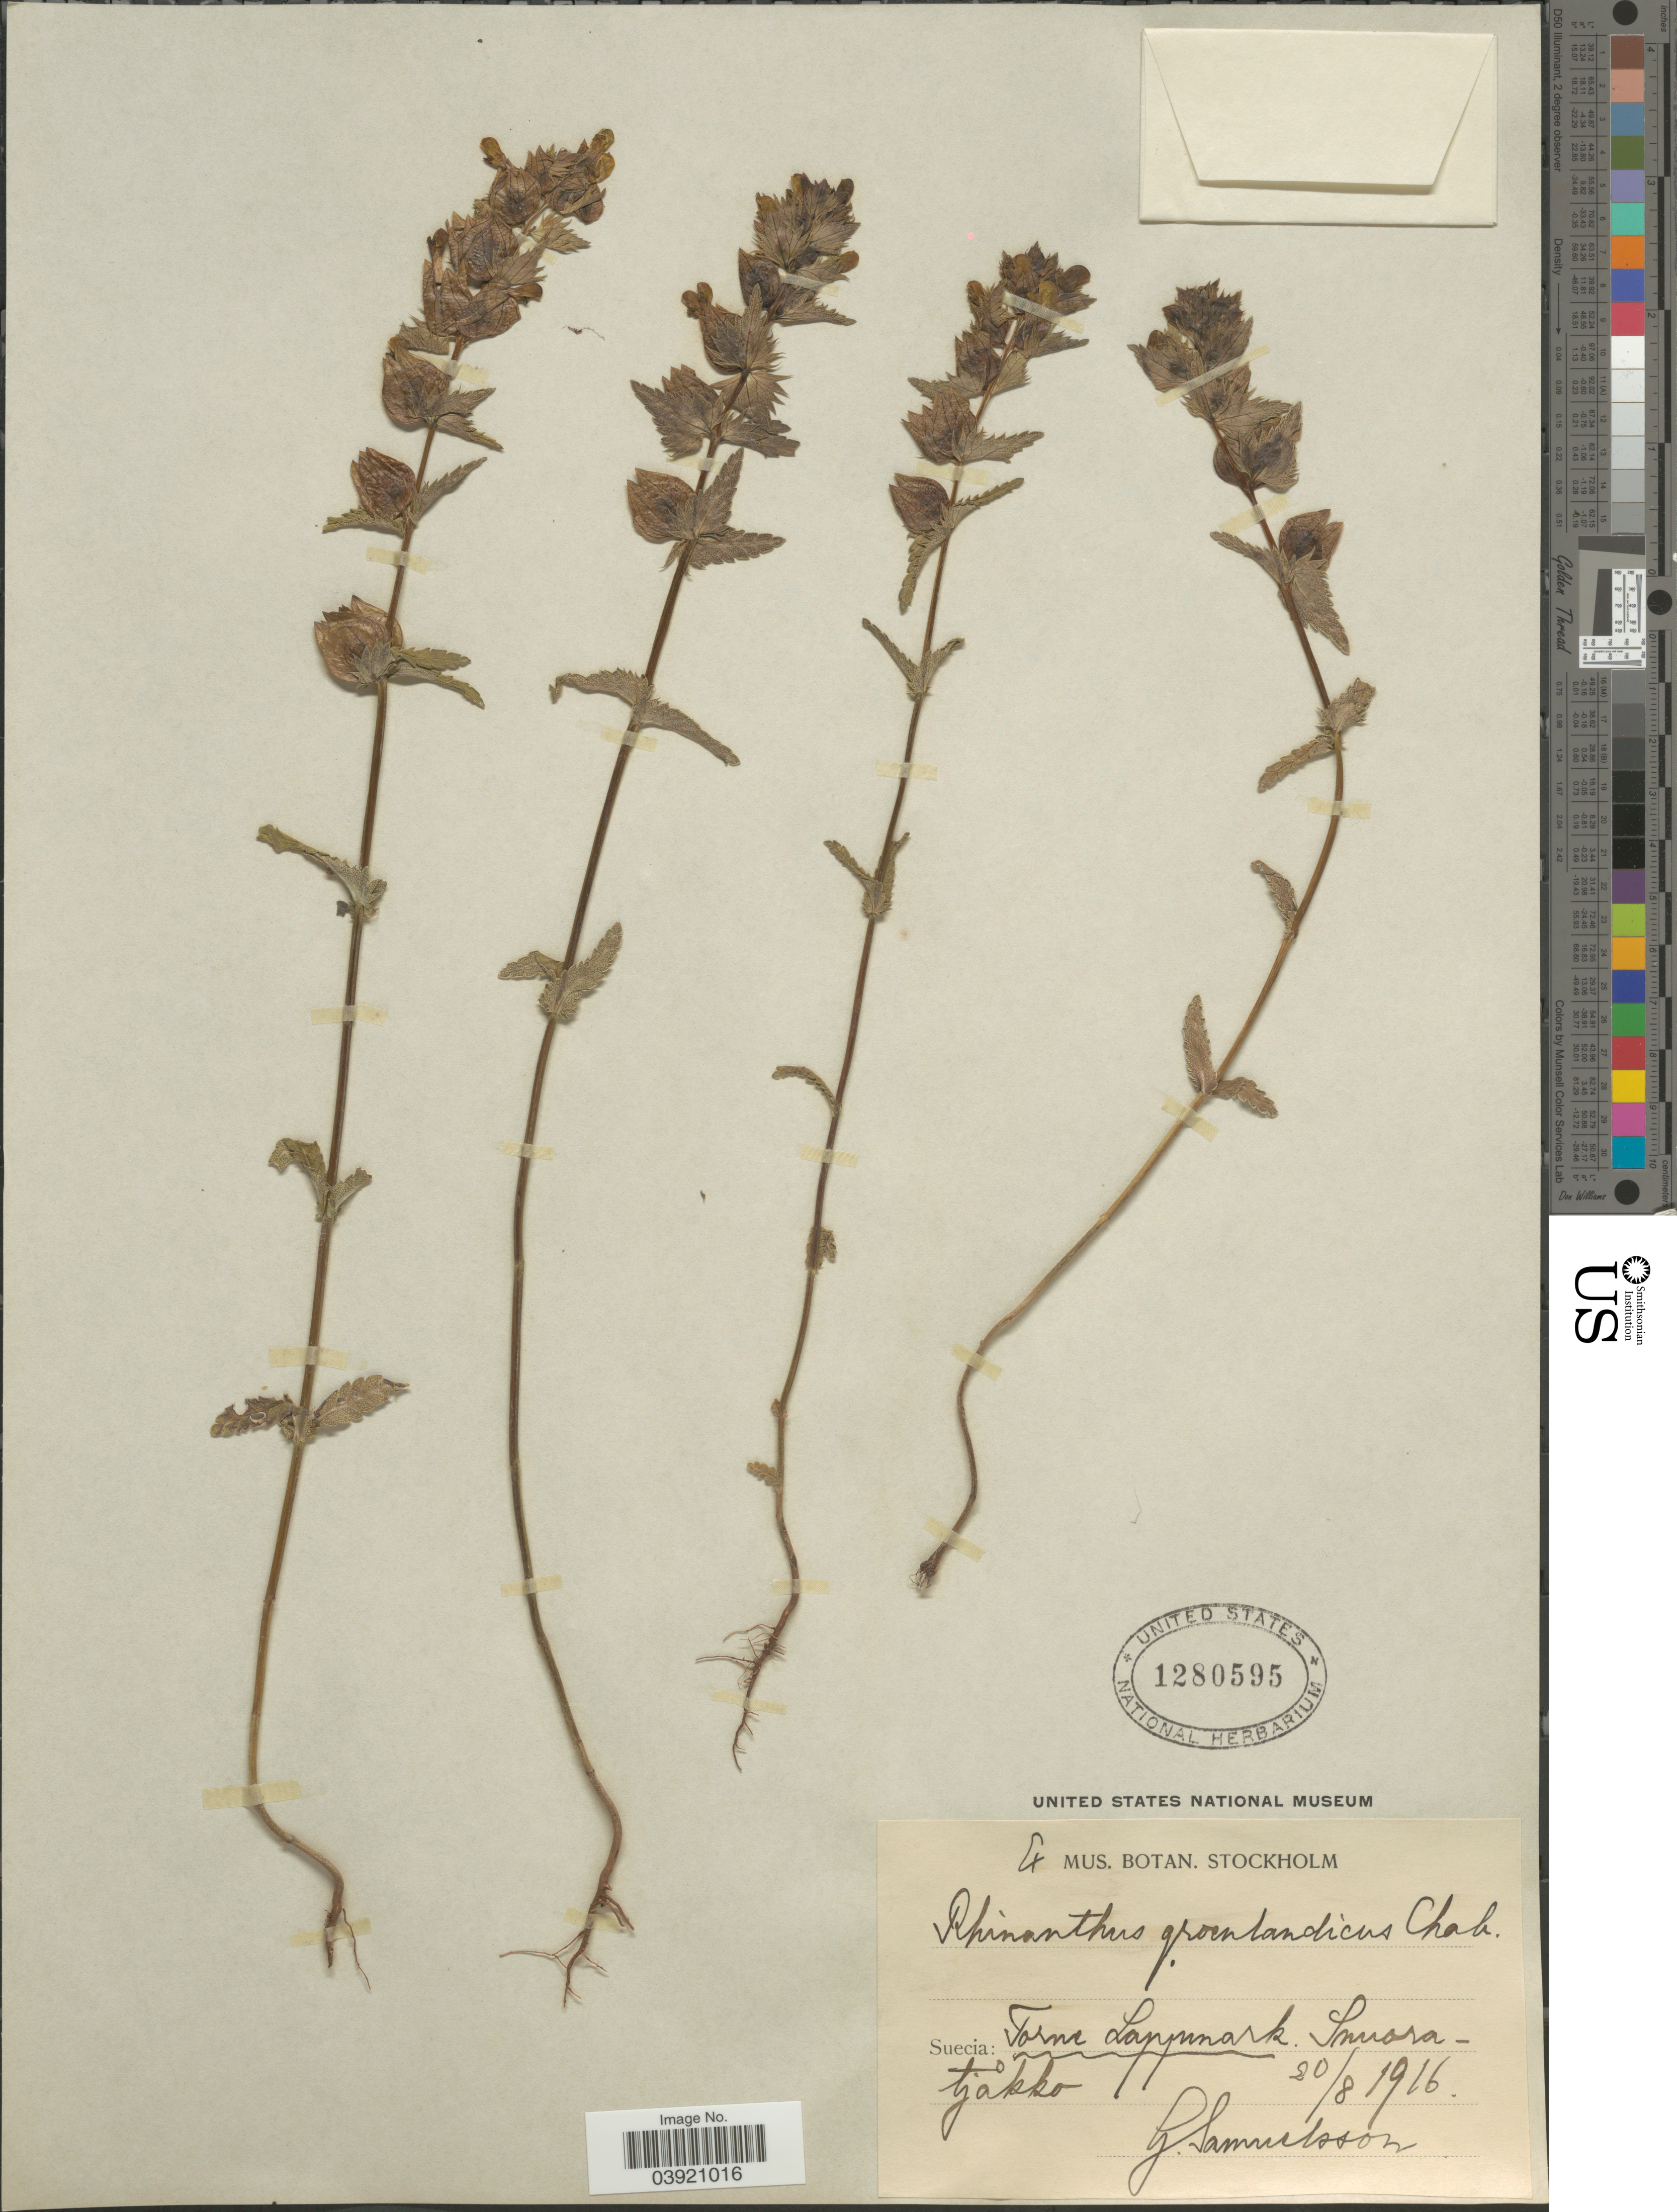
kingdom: Plantae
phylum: Tracheophyta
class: Magnoliopsida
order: Lamiales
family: Orobanchaceae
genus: Rhinanthus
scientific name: Rhinanthus groenlandicus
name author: Chabert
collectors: G. Samuelson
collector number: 4*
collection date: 1916-08-20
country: Sweden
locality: Suecia: Torna Lappmark. Smara-tjakko.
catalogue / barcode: US 1280595